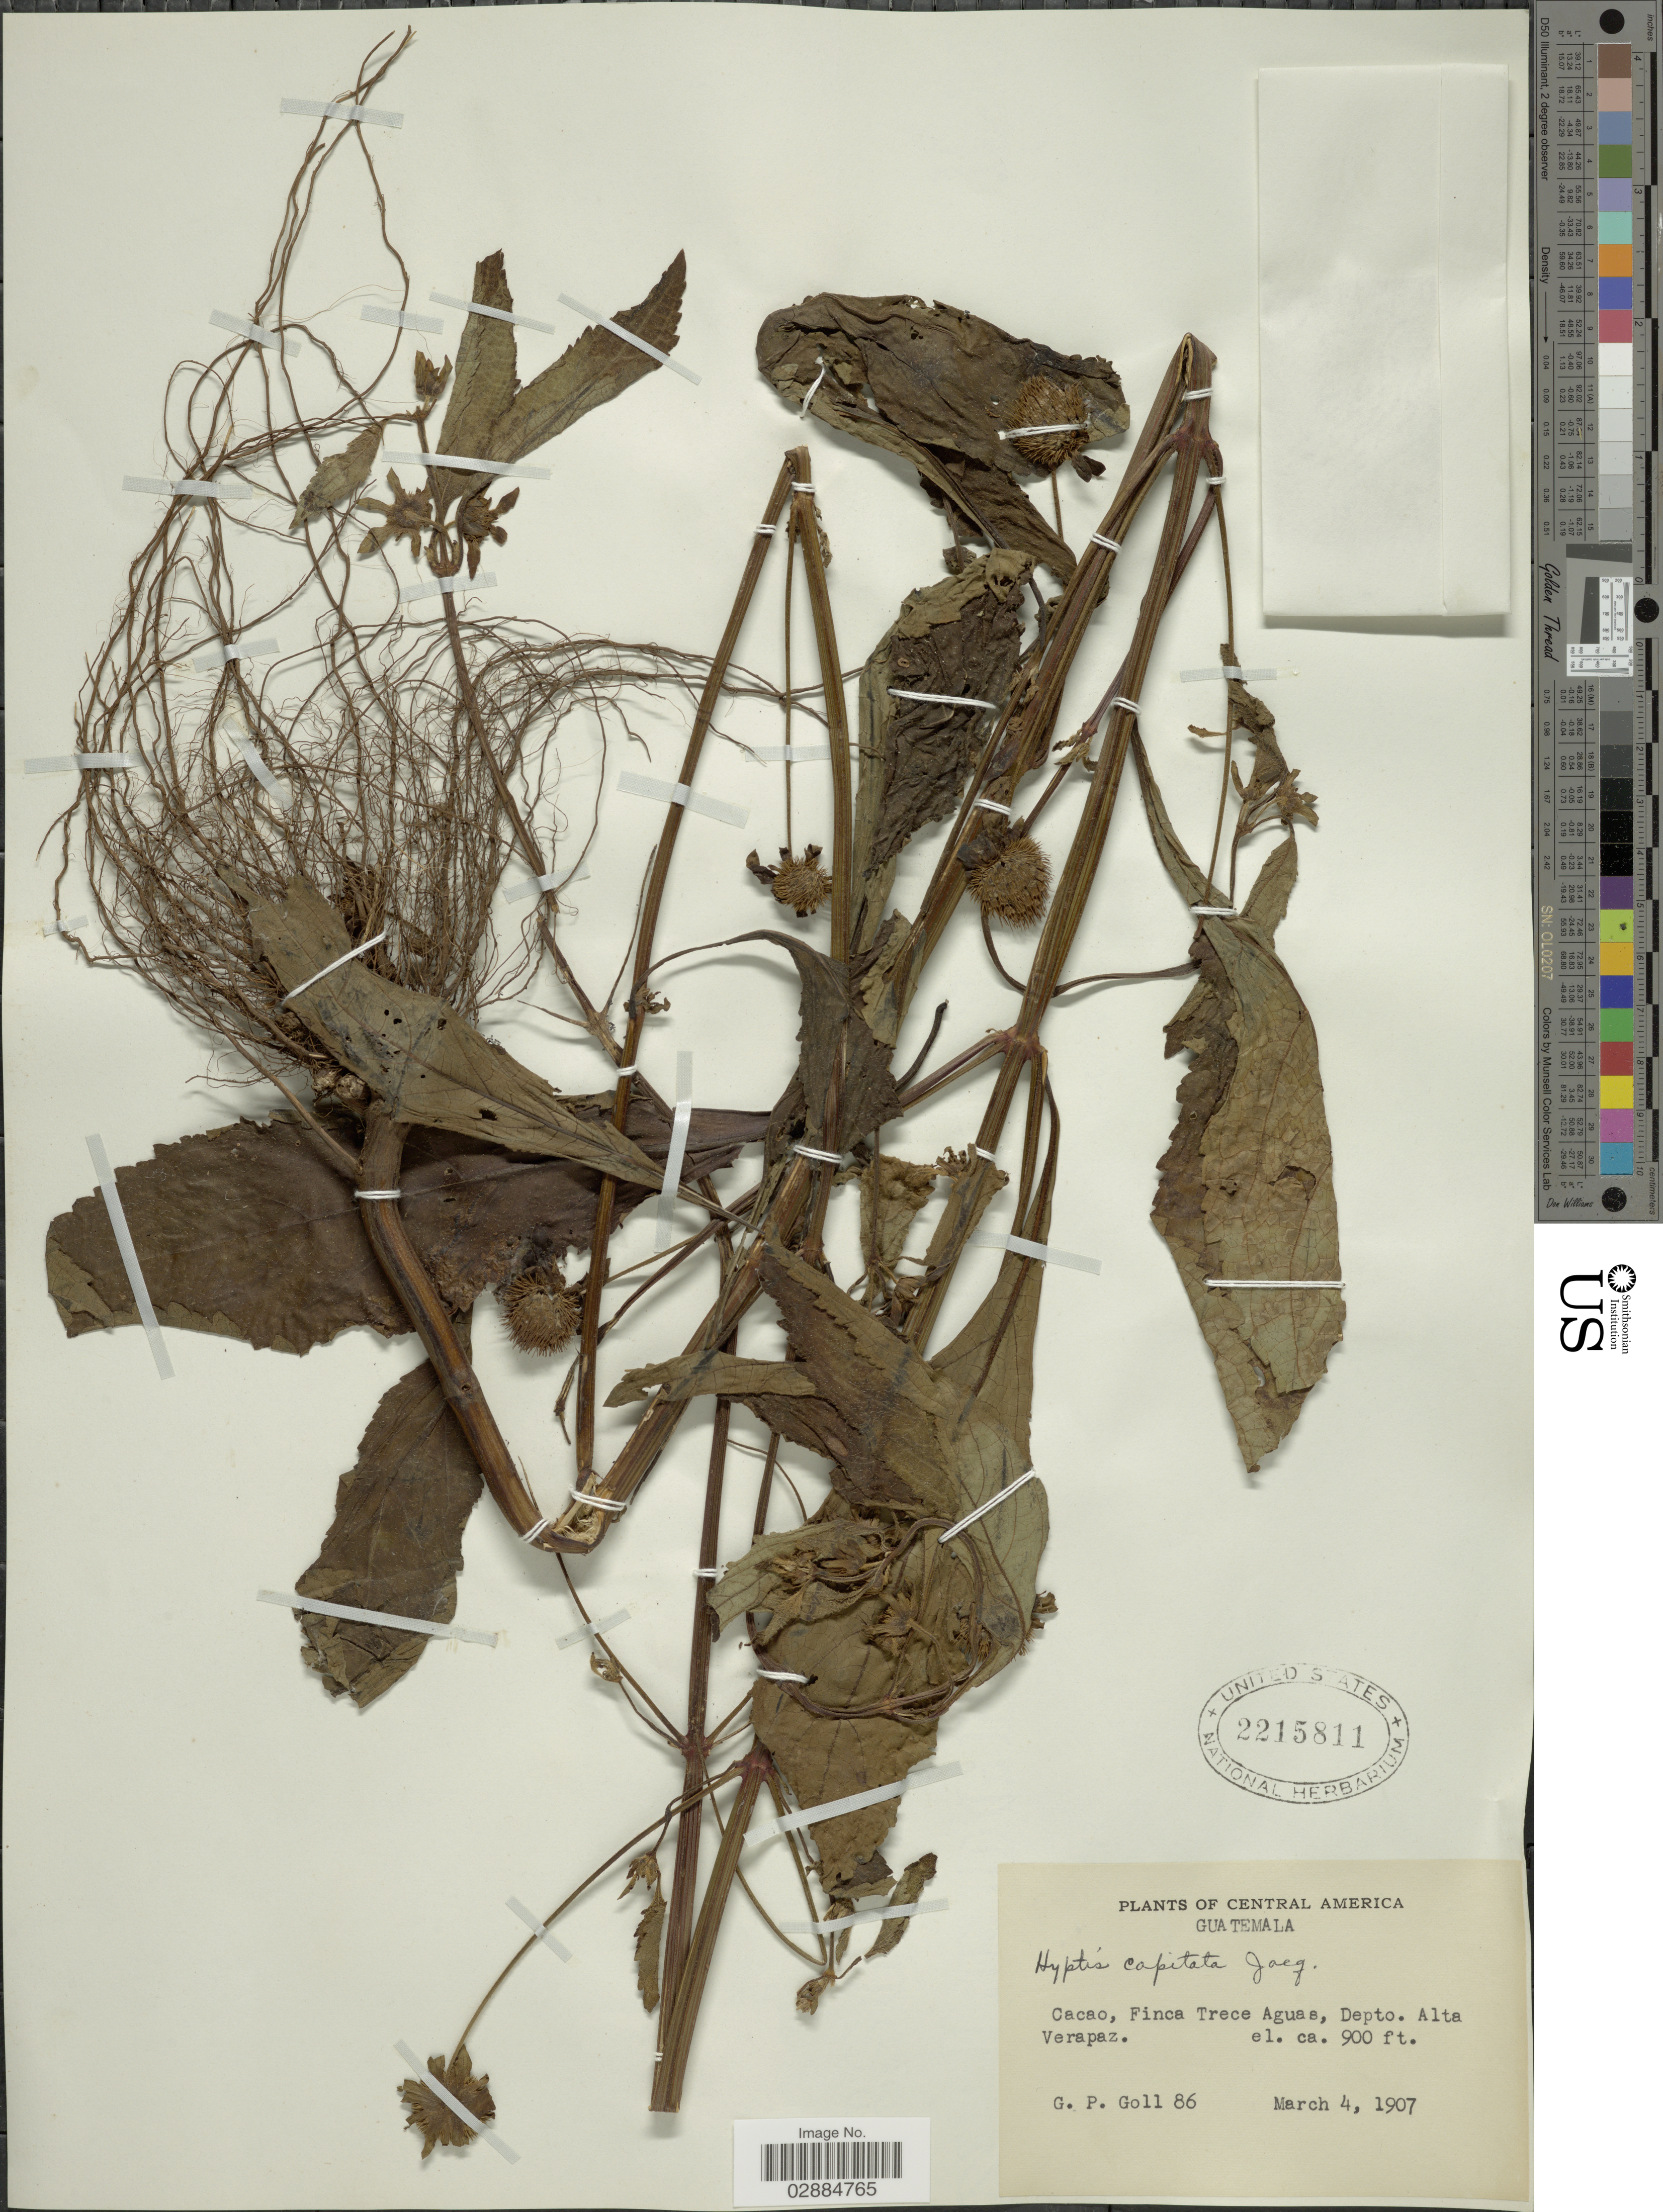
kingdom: Plantae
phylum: Tracheophyta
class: Magnoliopsida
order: Lamiales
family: Lamiaceae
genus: Hyptis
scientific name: Hyptis capitata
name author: Jacq.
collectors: G. P. Goll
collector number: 86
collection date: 1907-03-04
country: Guatemala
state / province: Alta Verapaz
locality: Cacao, Finca Trece Aguas, Depto. Alta Verapaz.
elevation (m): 274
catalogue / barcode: US 2215811